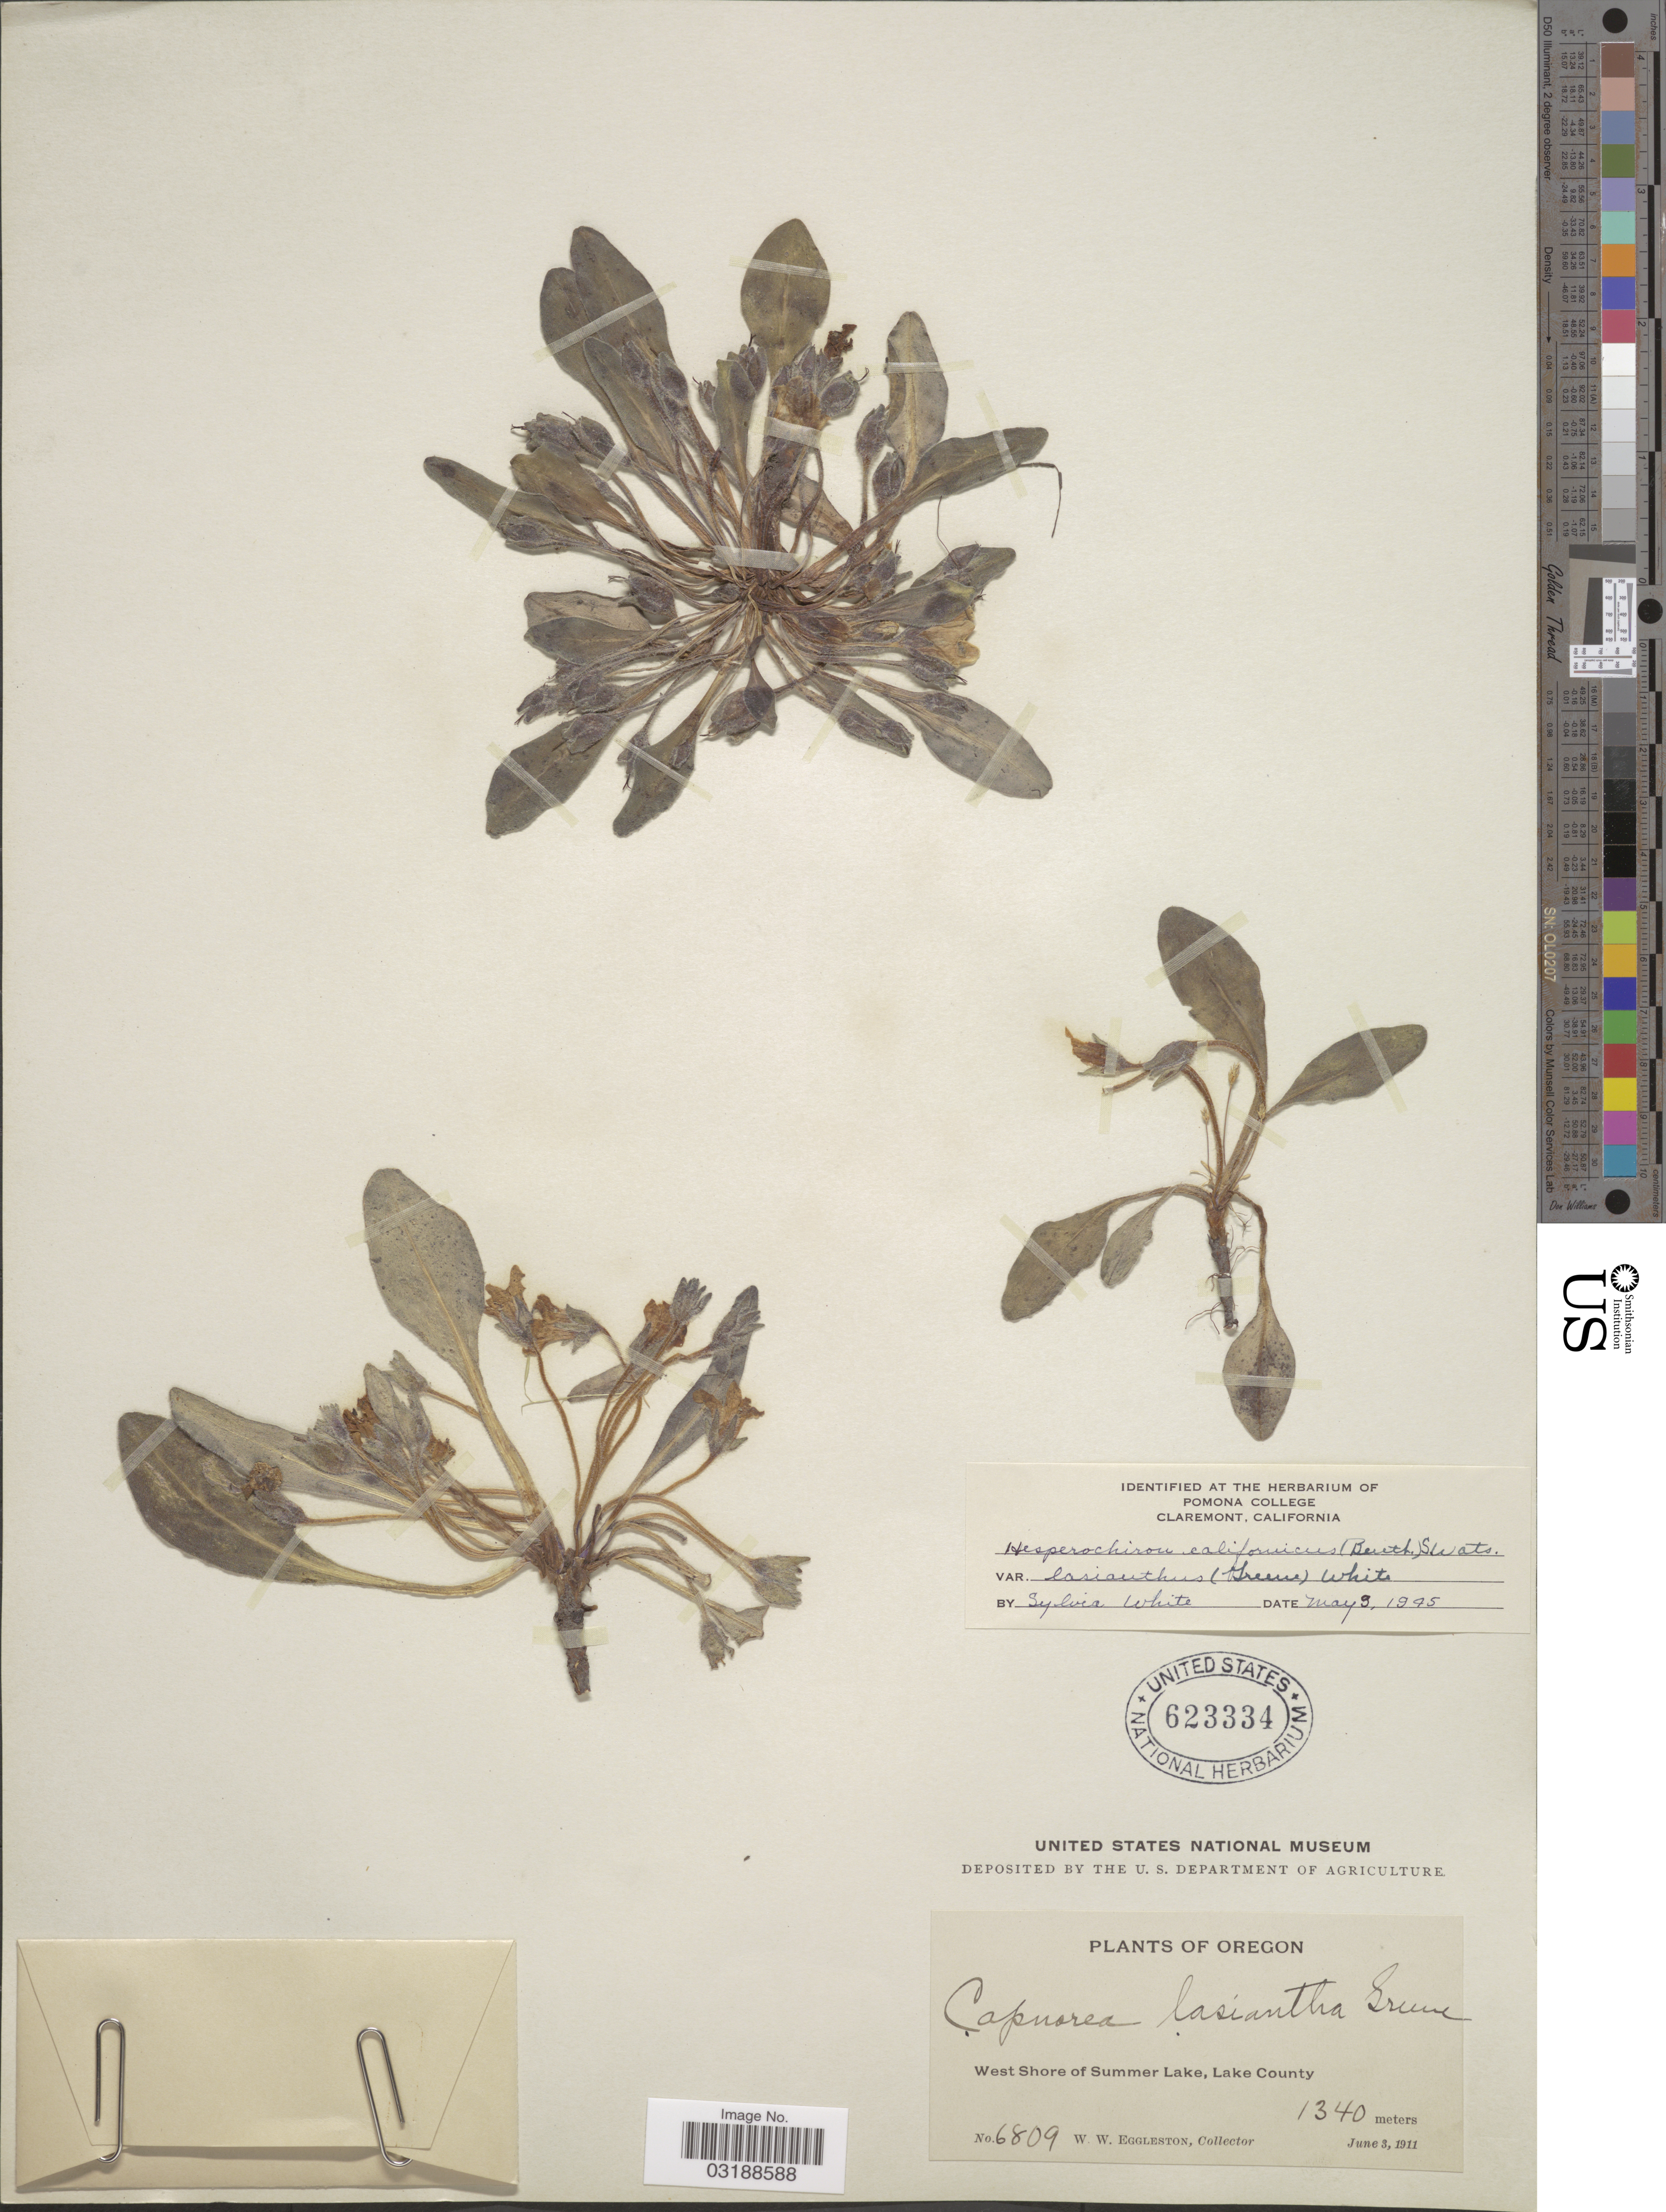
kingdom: Plantae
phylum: Tracheophyta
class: Magnoliopsida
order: Boraginales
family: Hydrophyllaceae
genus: Hesperochiron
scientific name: Hesperochiron californicus var. lasianthus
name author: (Kellogg) Brand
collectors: W. W. Eggleston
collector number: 6809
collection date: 1911-06-03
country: United States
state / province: Oregon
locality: West Shore of Summer Lake, Lake County.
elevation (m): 1340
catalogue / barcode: US 623334